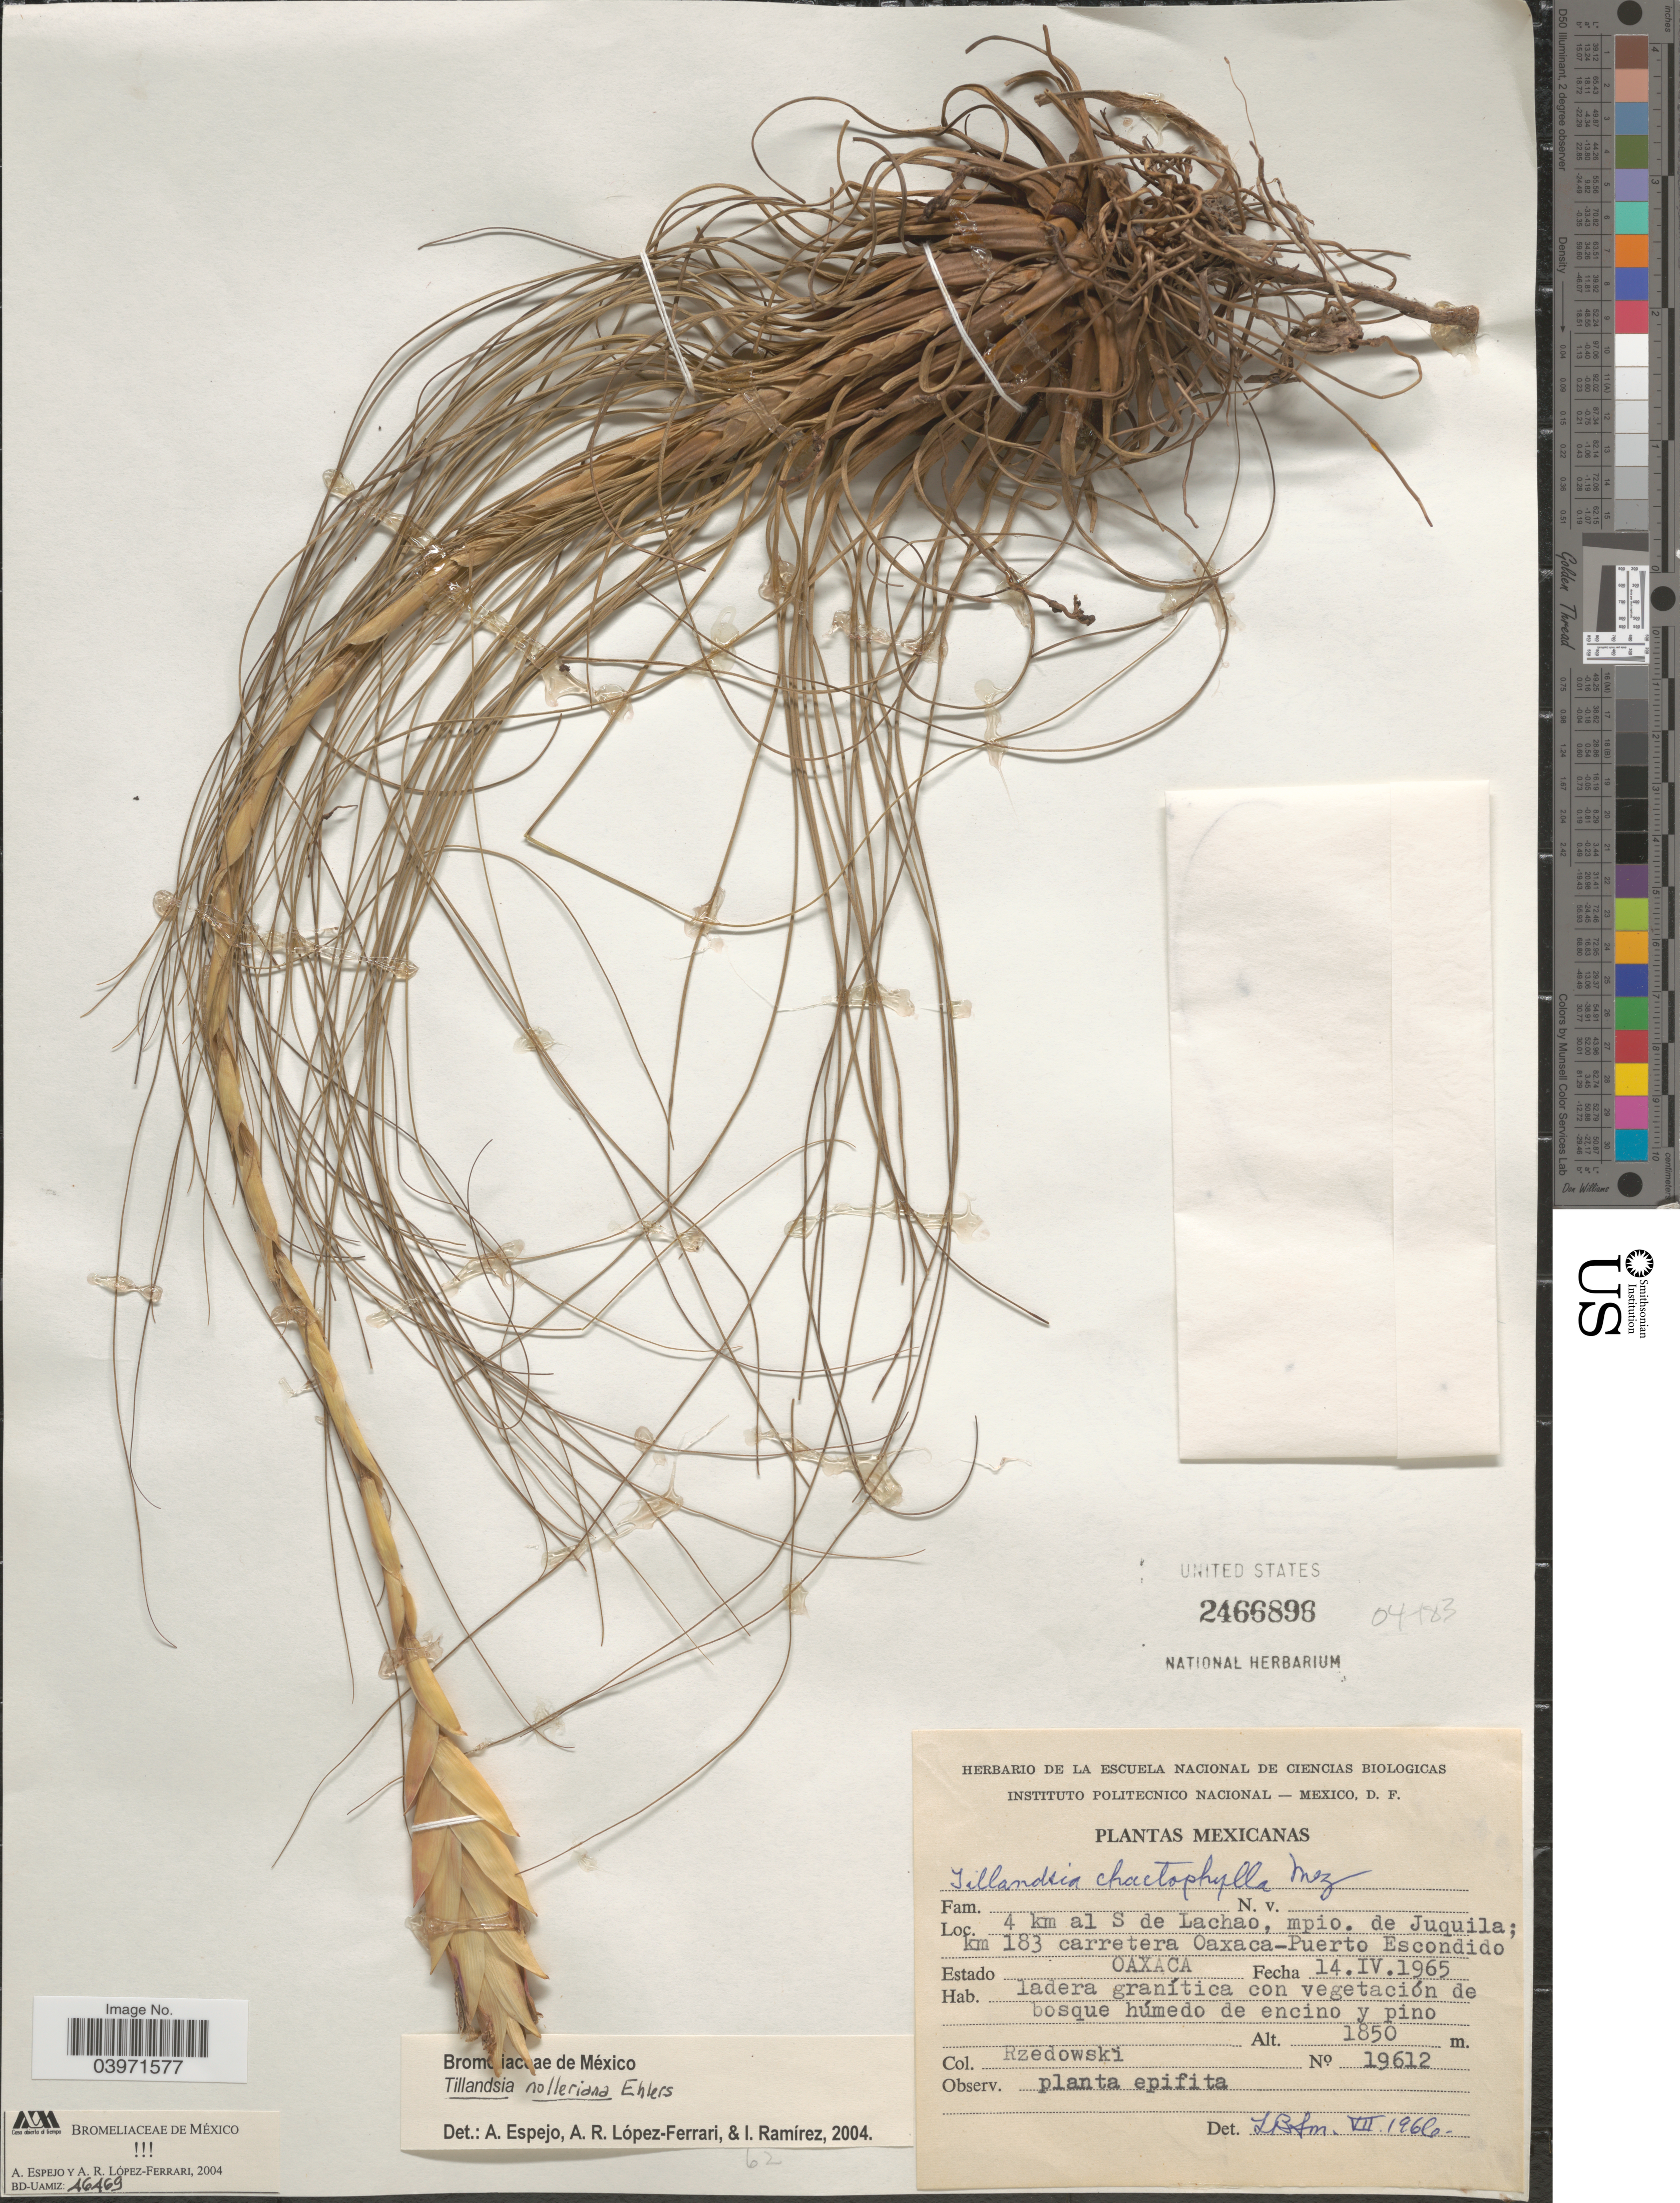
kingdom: Plantae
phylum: Tracheophyta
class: Liliopsida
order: Poales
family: Bromeliaceae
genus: Tillandsia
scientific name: Tillandsia nolleriana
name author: Ehlers ex Rauh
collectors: Rzedowski, --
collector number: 19612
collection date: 1965-04-14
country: Mexico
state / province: Oaxaca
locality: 4 km al S de Lachao, mpio. de Juquila; km 183 carretera Oaxaca-Puerto Escondido.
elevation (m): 1850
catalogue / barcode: US 2466896